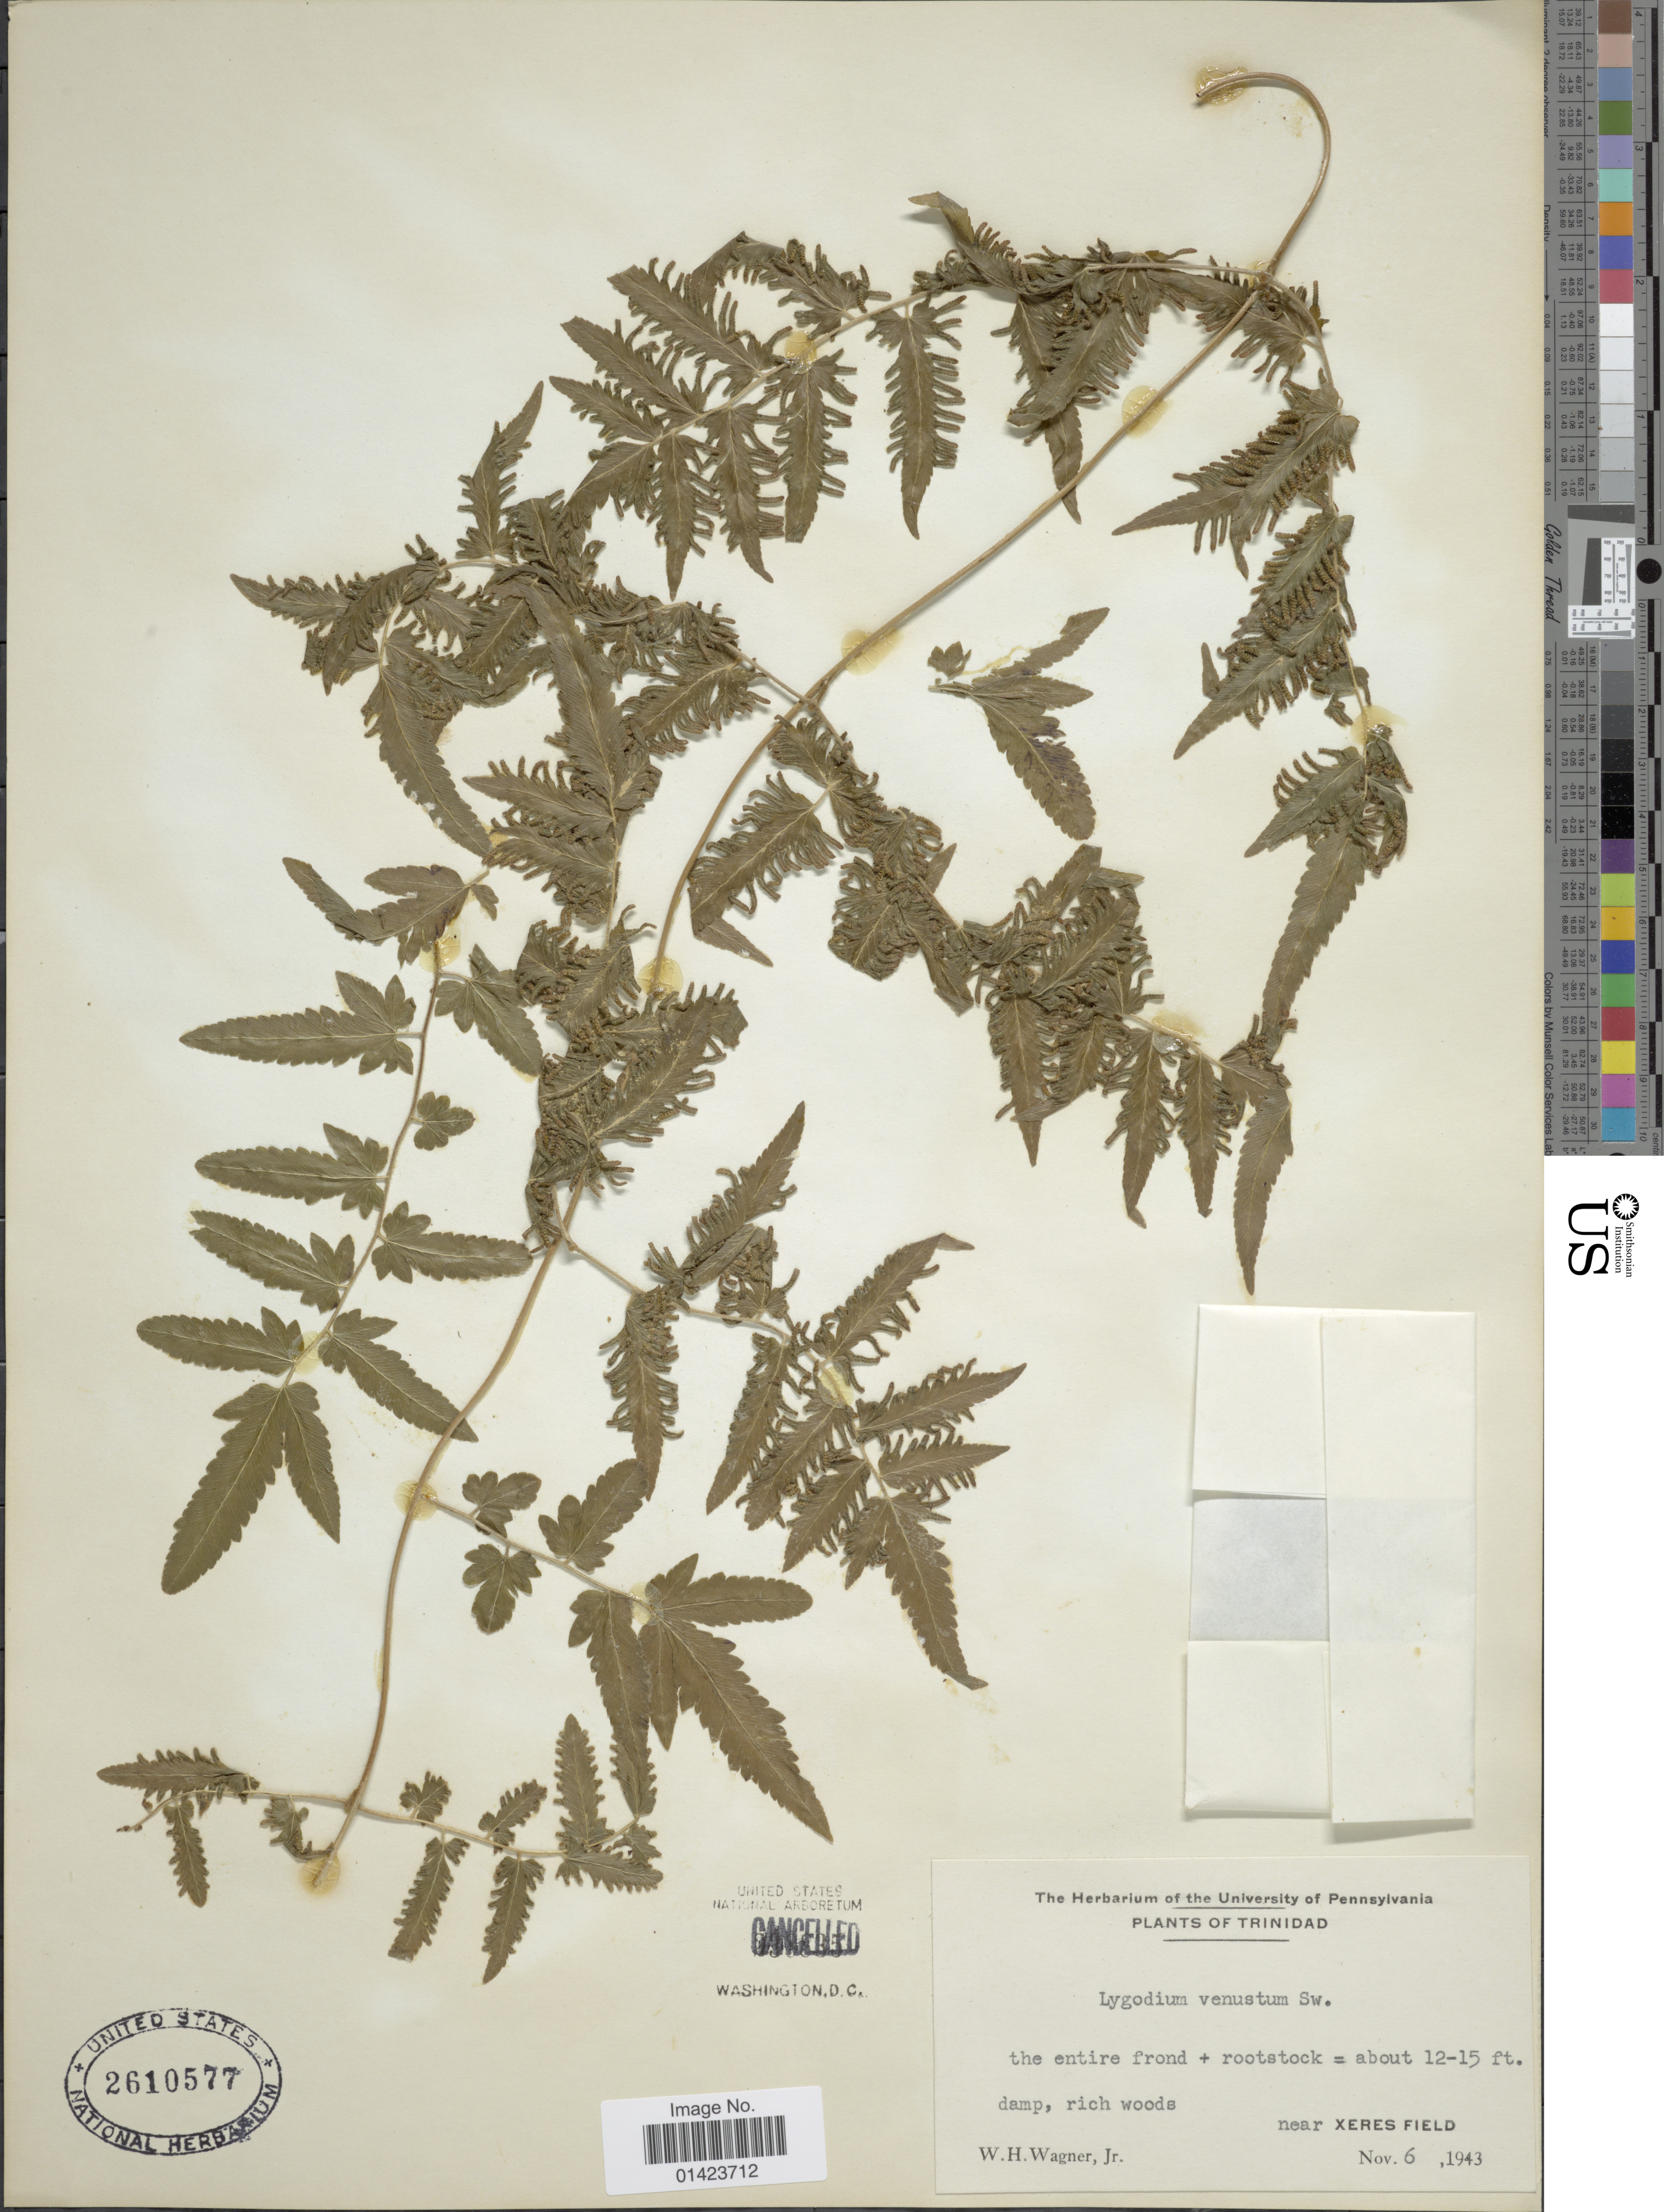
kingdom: Plantae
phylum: Tracheophyta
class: Polypodiopsida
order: Schizaeales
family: Lygodiaceae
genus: Lygodium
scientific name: Lygodium venustum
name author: Sw.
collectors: W. H. Wagner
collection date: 1943-11-06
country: Trinidad and Tobago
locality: Trinidad, the entire frond + rootstock, near Xeres Fieldq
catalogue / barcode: US 2610577